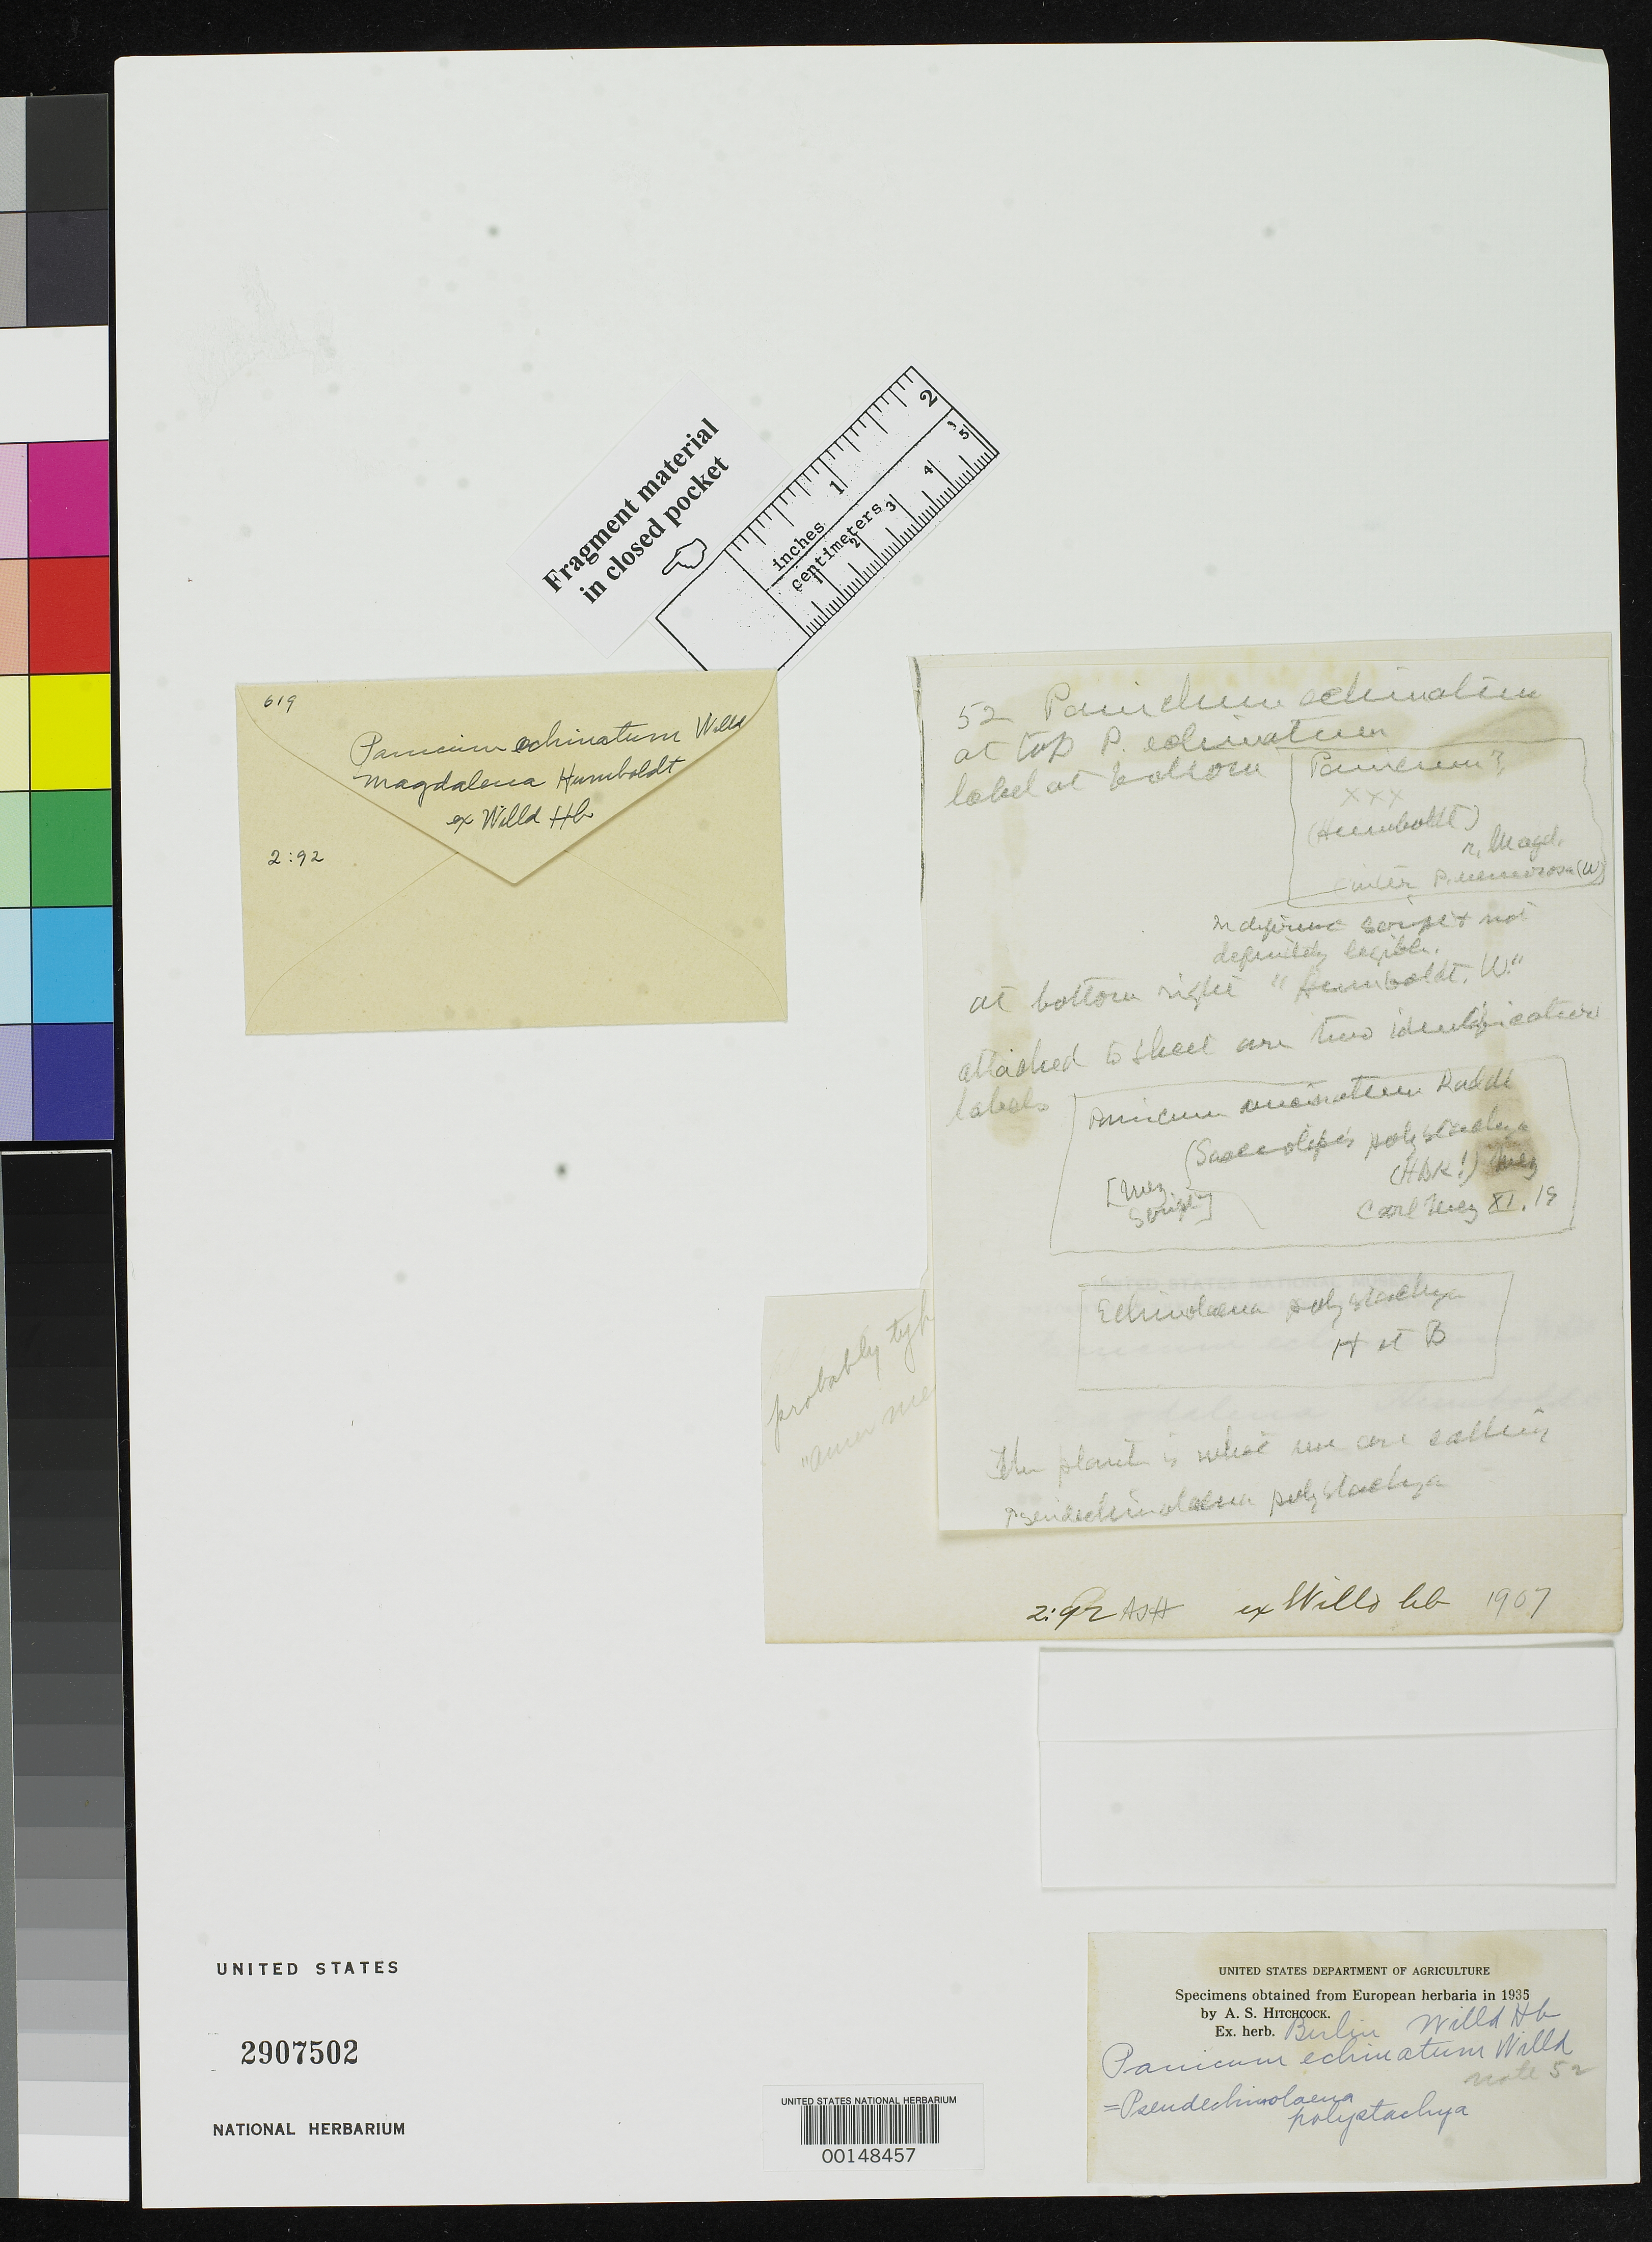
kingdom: Plantae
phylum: Tracheophyta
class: Liliopsida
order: Poales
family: Poaceae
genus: Panicum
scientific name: Panicum echinatum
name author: Willd.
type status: Type Fragment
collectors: F. W. Humboldt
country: Colombia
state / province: Magdalena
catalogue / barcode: US 2907502